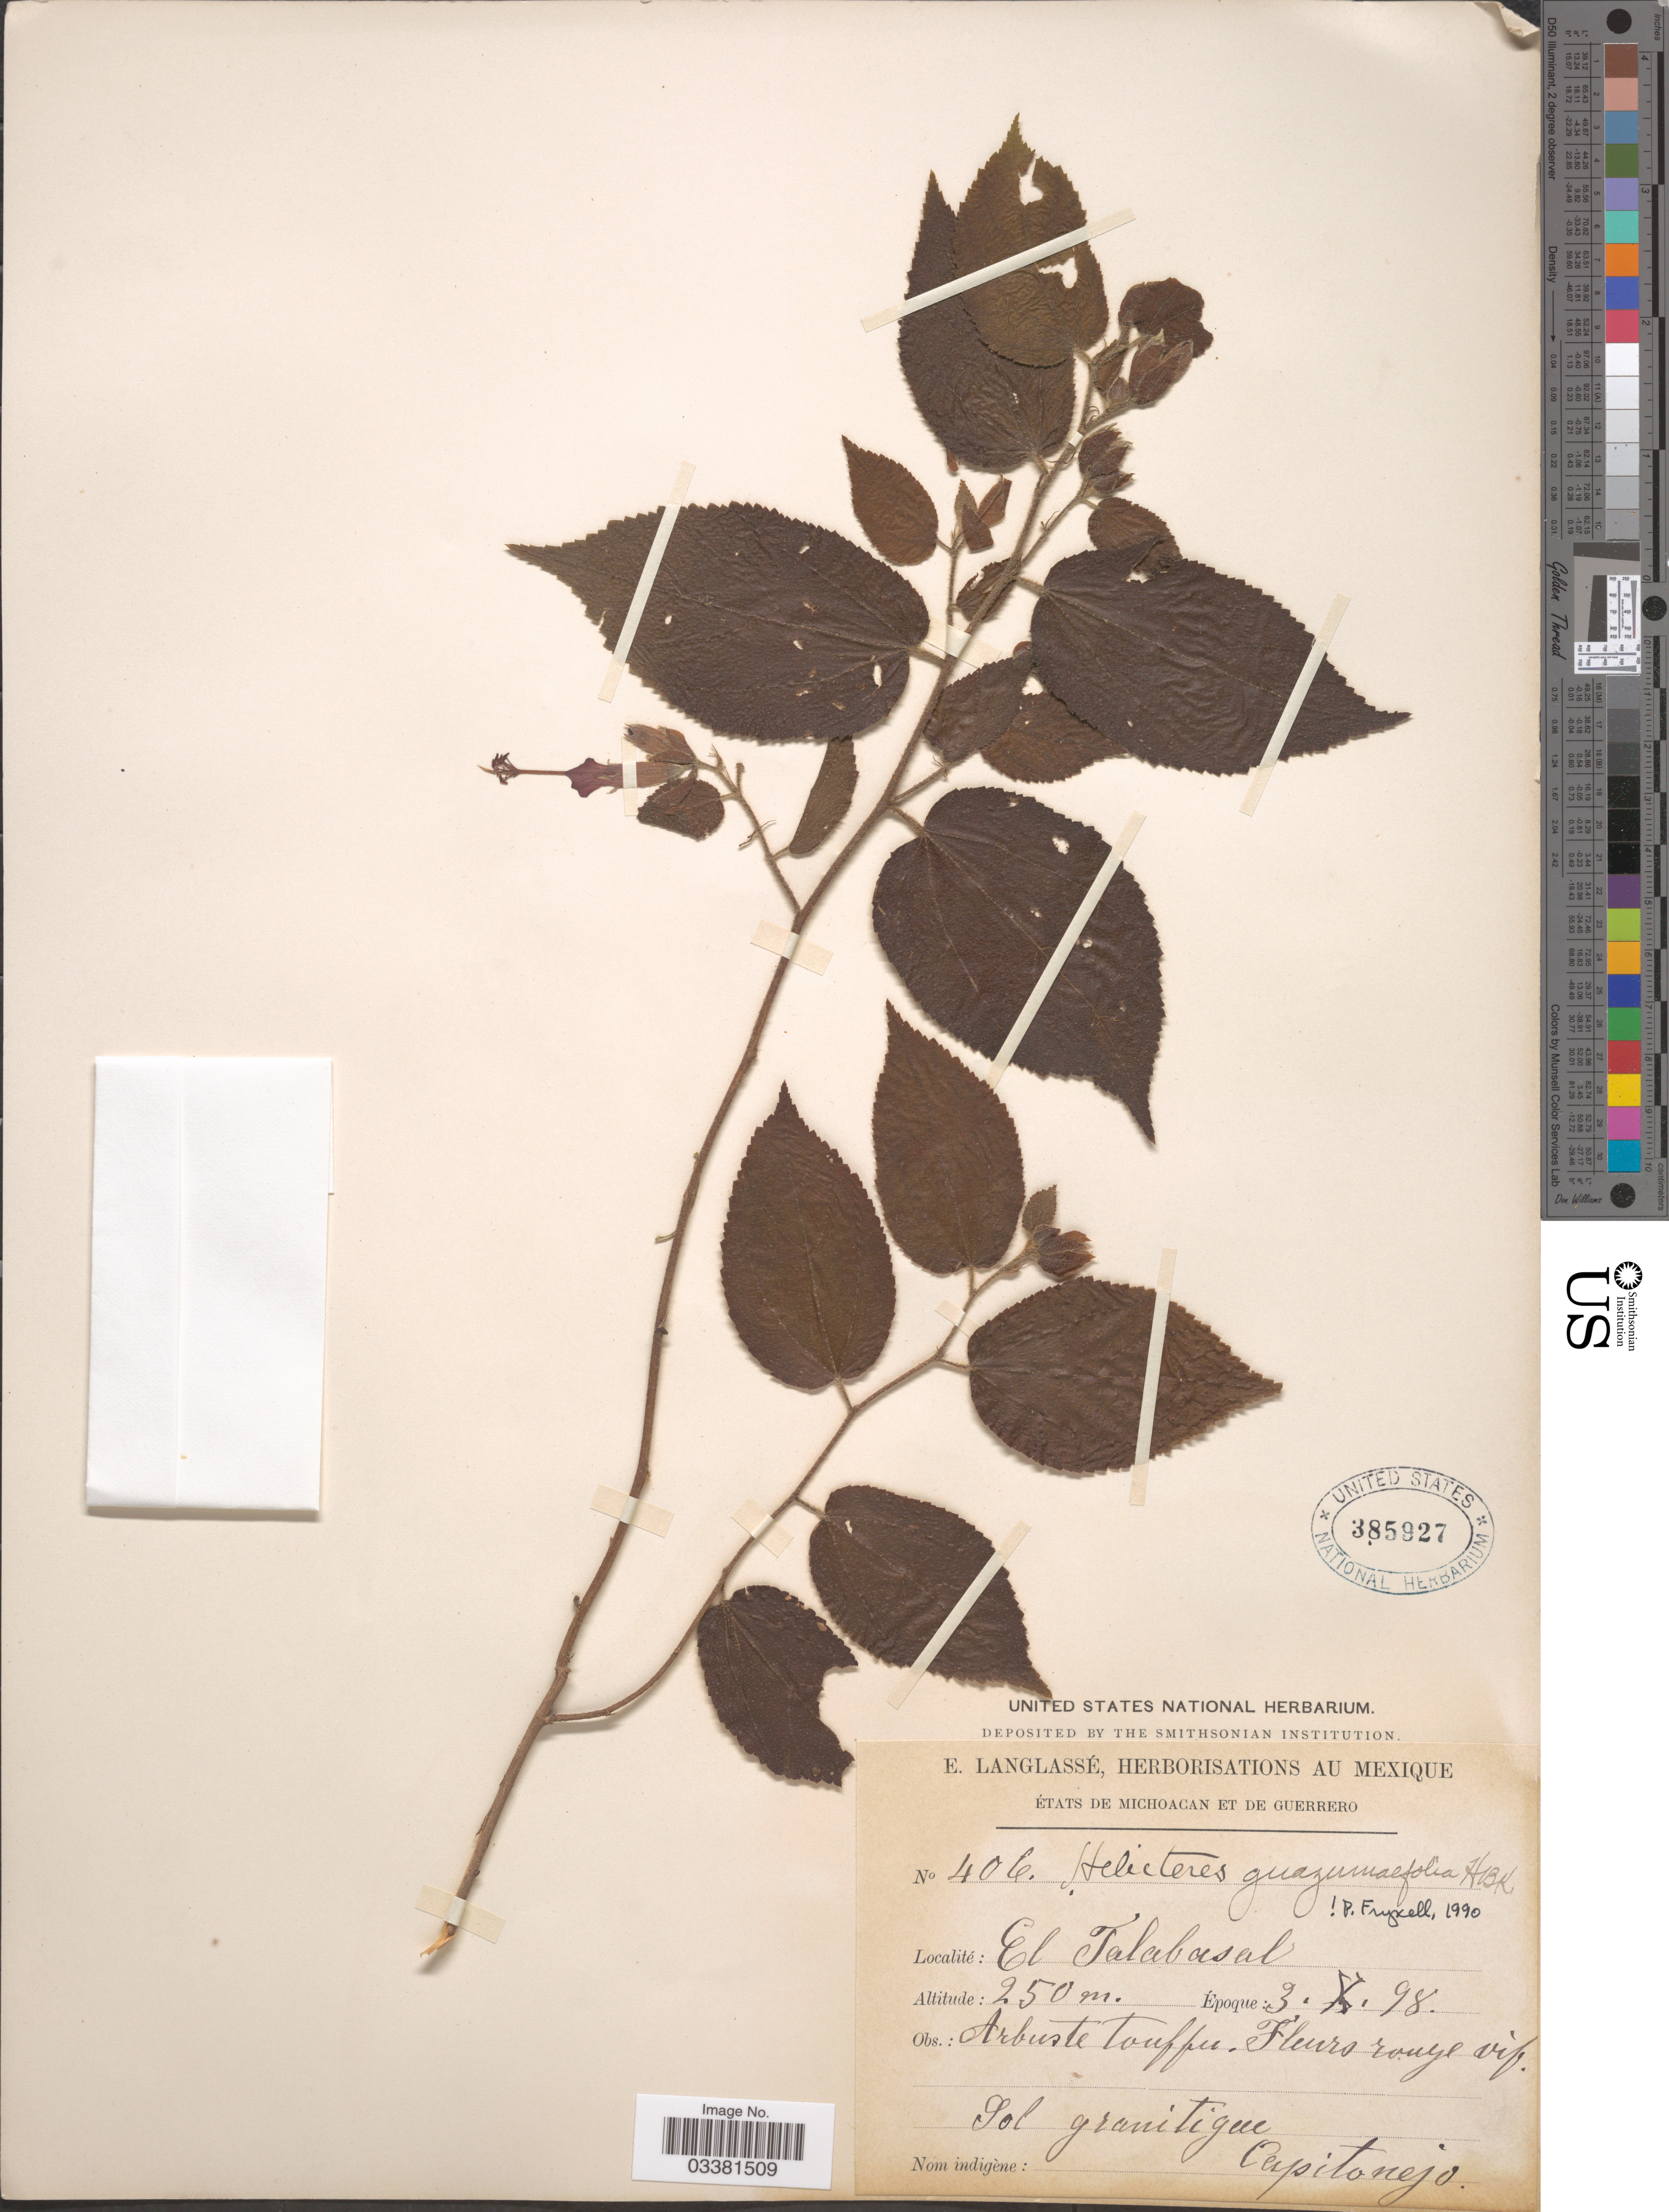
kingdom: Plantae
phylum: Tracheophyta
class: Magnoliopsida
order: Malvales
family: Malvaceae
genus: Helicteres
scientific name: Helicteres guazumifolia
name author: Kunth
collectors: E. Langlassé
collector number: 406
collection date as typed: Transcribed d/m/y: 3/10/98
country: Mexico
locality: États de Michoacan et de Guerrero. El Talabasal.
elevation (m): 250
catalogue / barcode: US 385927